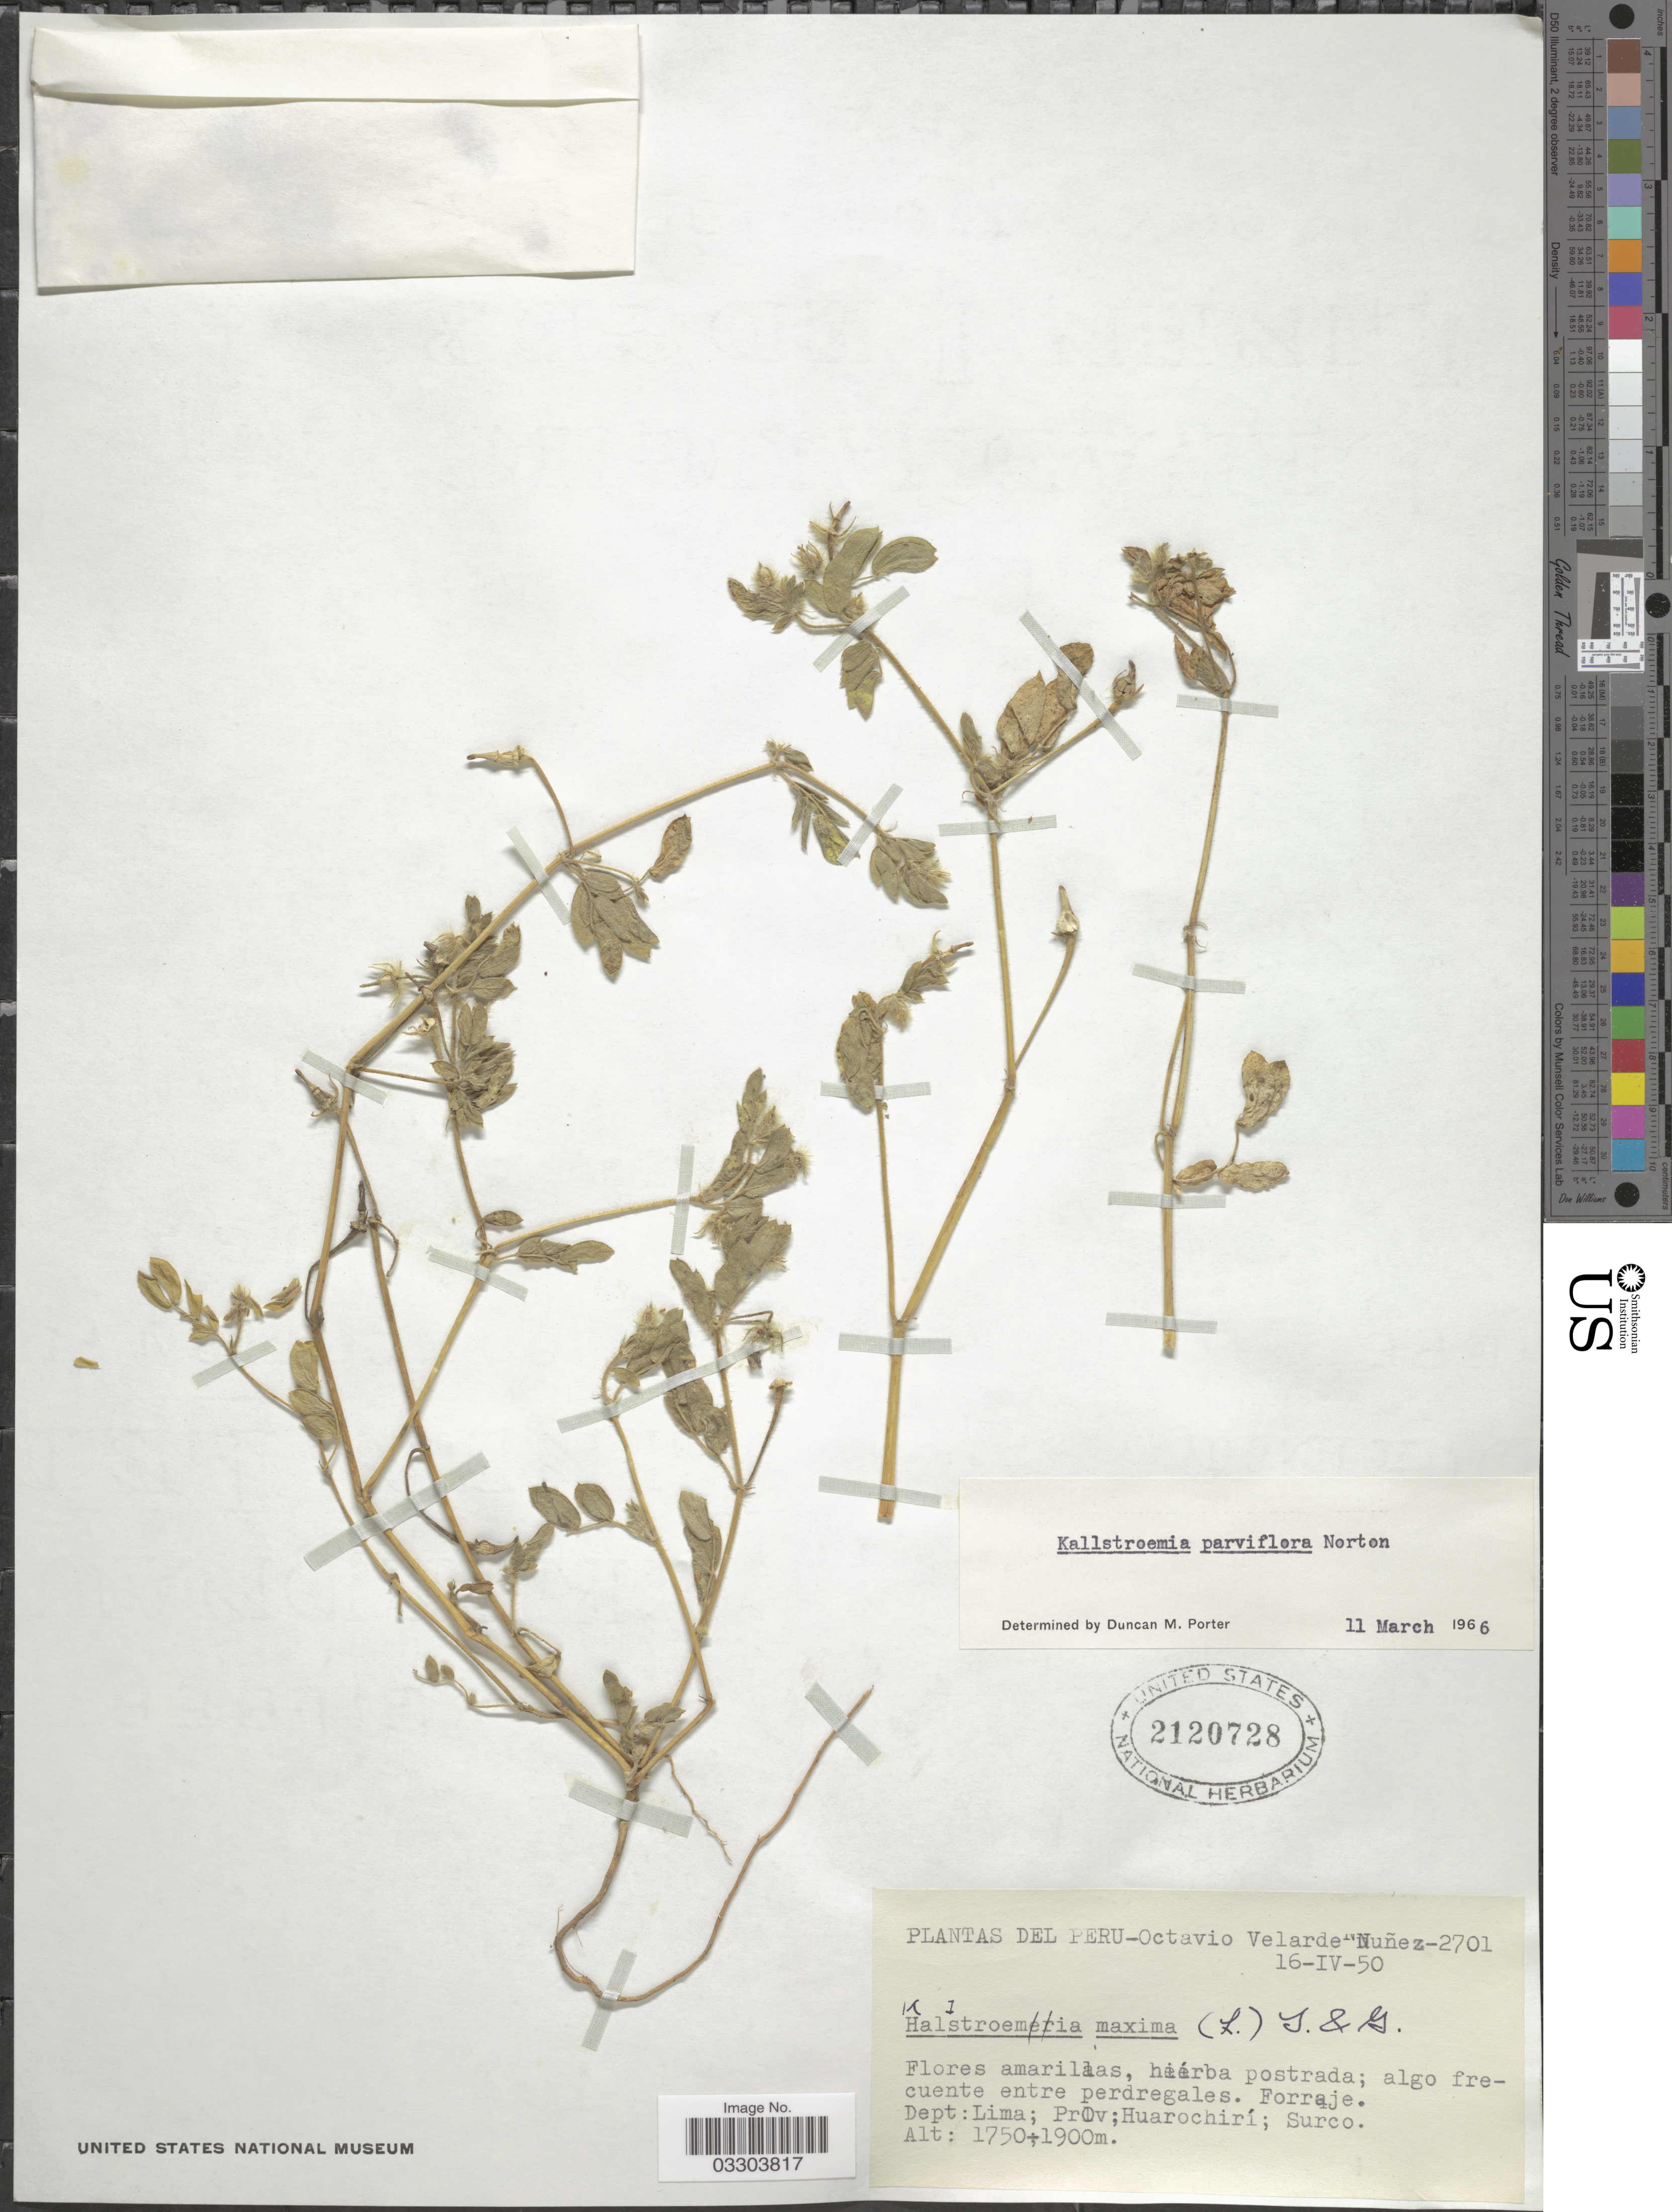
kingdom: Plantae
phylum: Tracheophyta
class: Magnoliopsida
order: Zygophyllales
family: Zygophyllaceae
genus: Kallstroemia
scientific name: Kallstroemia parviflora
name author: Norton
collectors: O. Velarde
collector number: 2701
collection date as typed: Transcribed d/m/y: 16/4/50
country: Peru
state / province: Lima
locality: Dept. Lima; Prov; Huarochirí; Surco.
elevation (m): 1750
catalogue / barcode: US 2120728